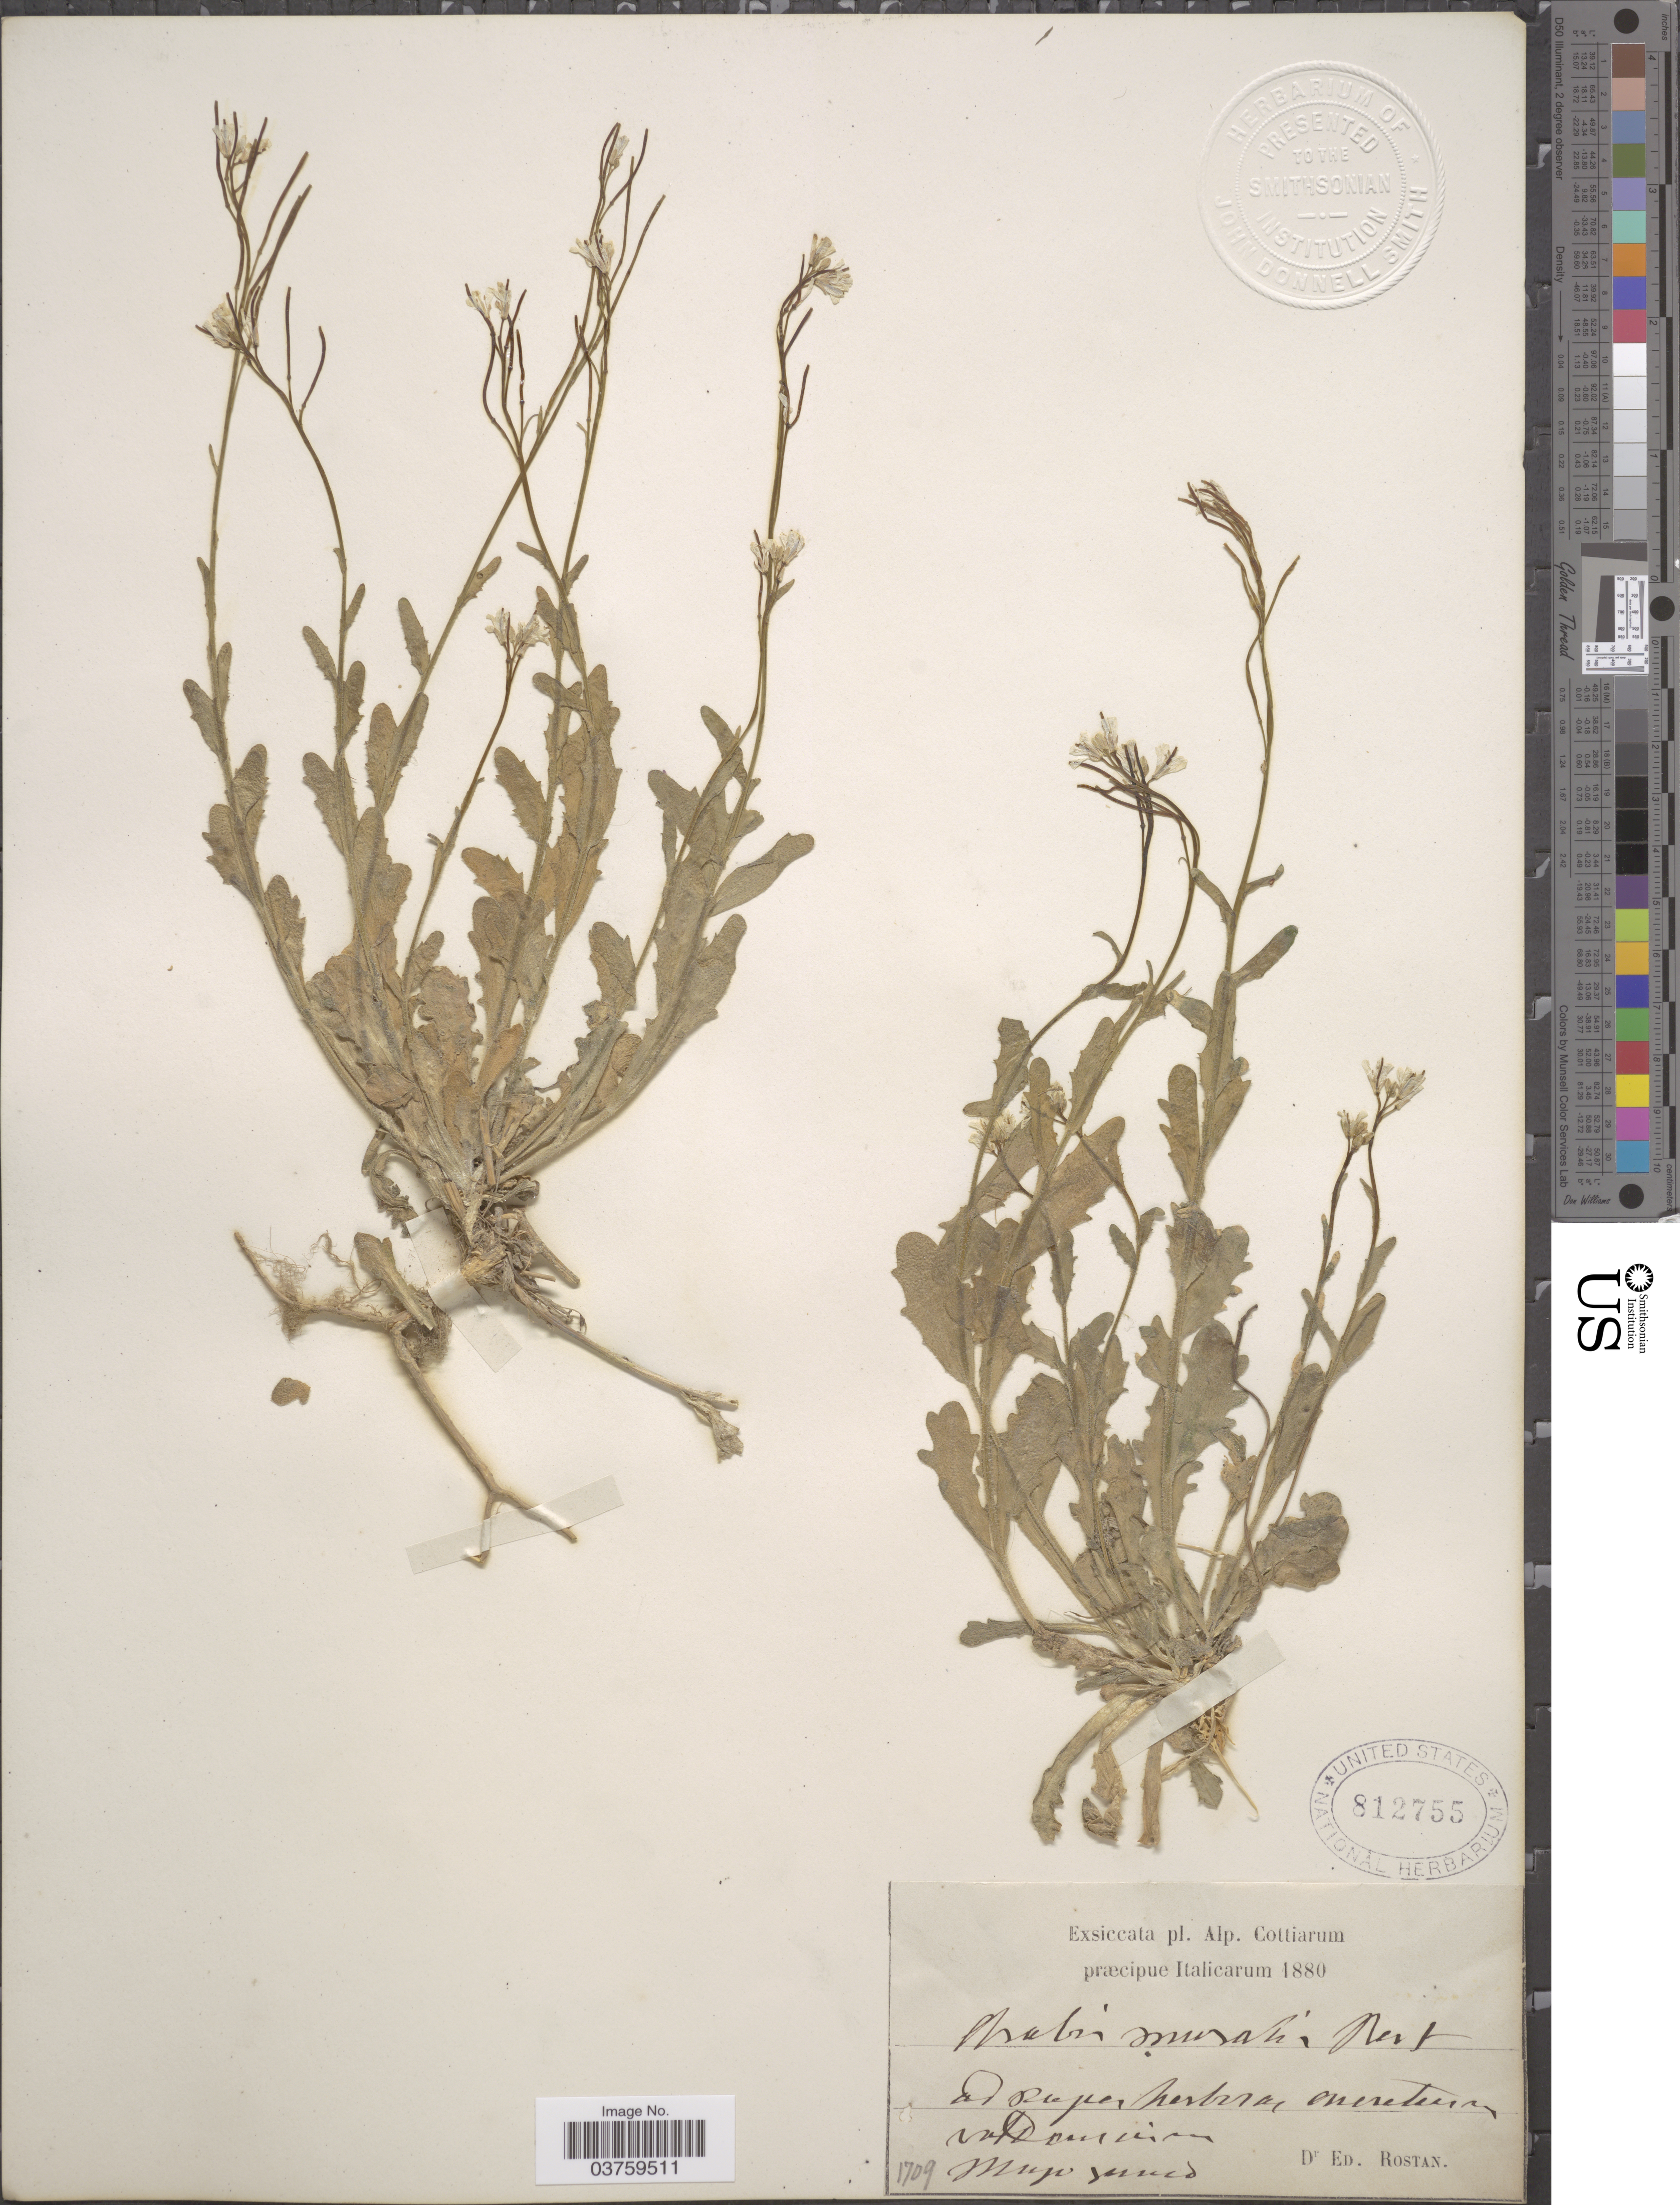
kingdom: Plantae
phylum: Tracheophyta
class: Magnoliopsida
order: Brassicales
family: Brassicaceae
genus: Arabis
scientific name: Arabis muralis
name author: Bertol.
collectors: E. Rostan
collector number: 1709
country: Italy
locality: Alp. Cottiarum præcipue Italicarum. D Rupes Lestnna onesetum ivd rususium.*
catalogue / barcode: US 812755